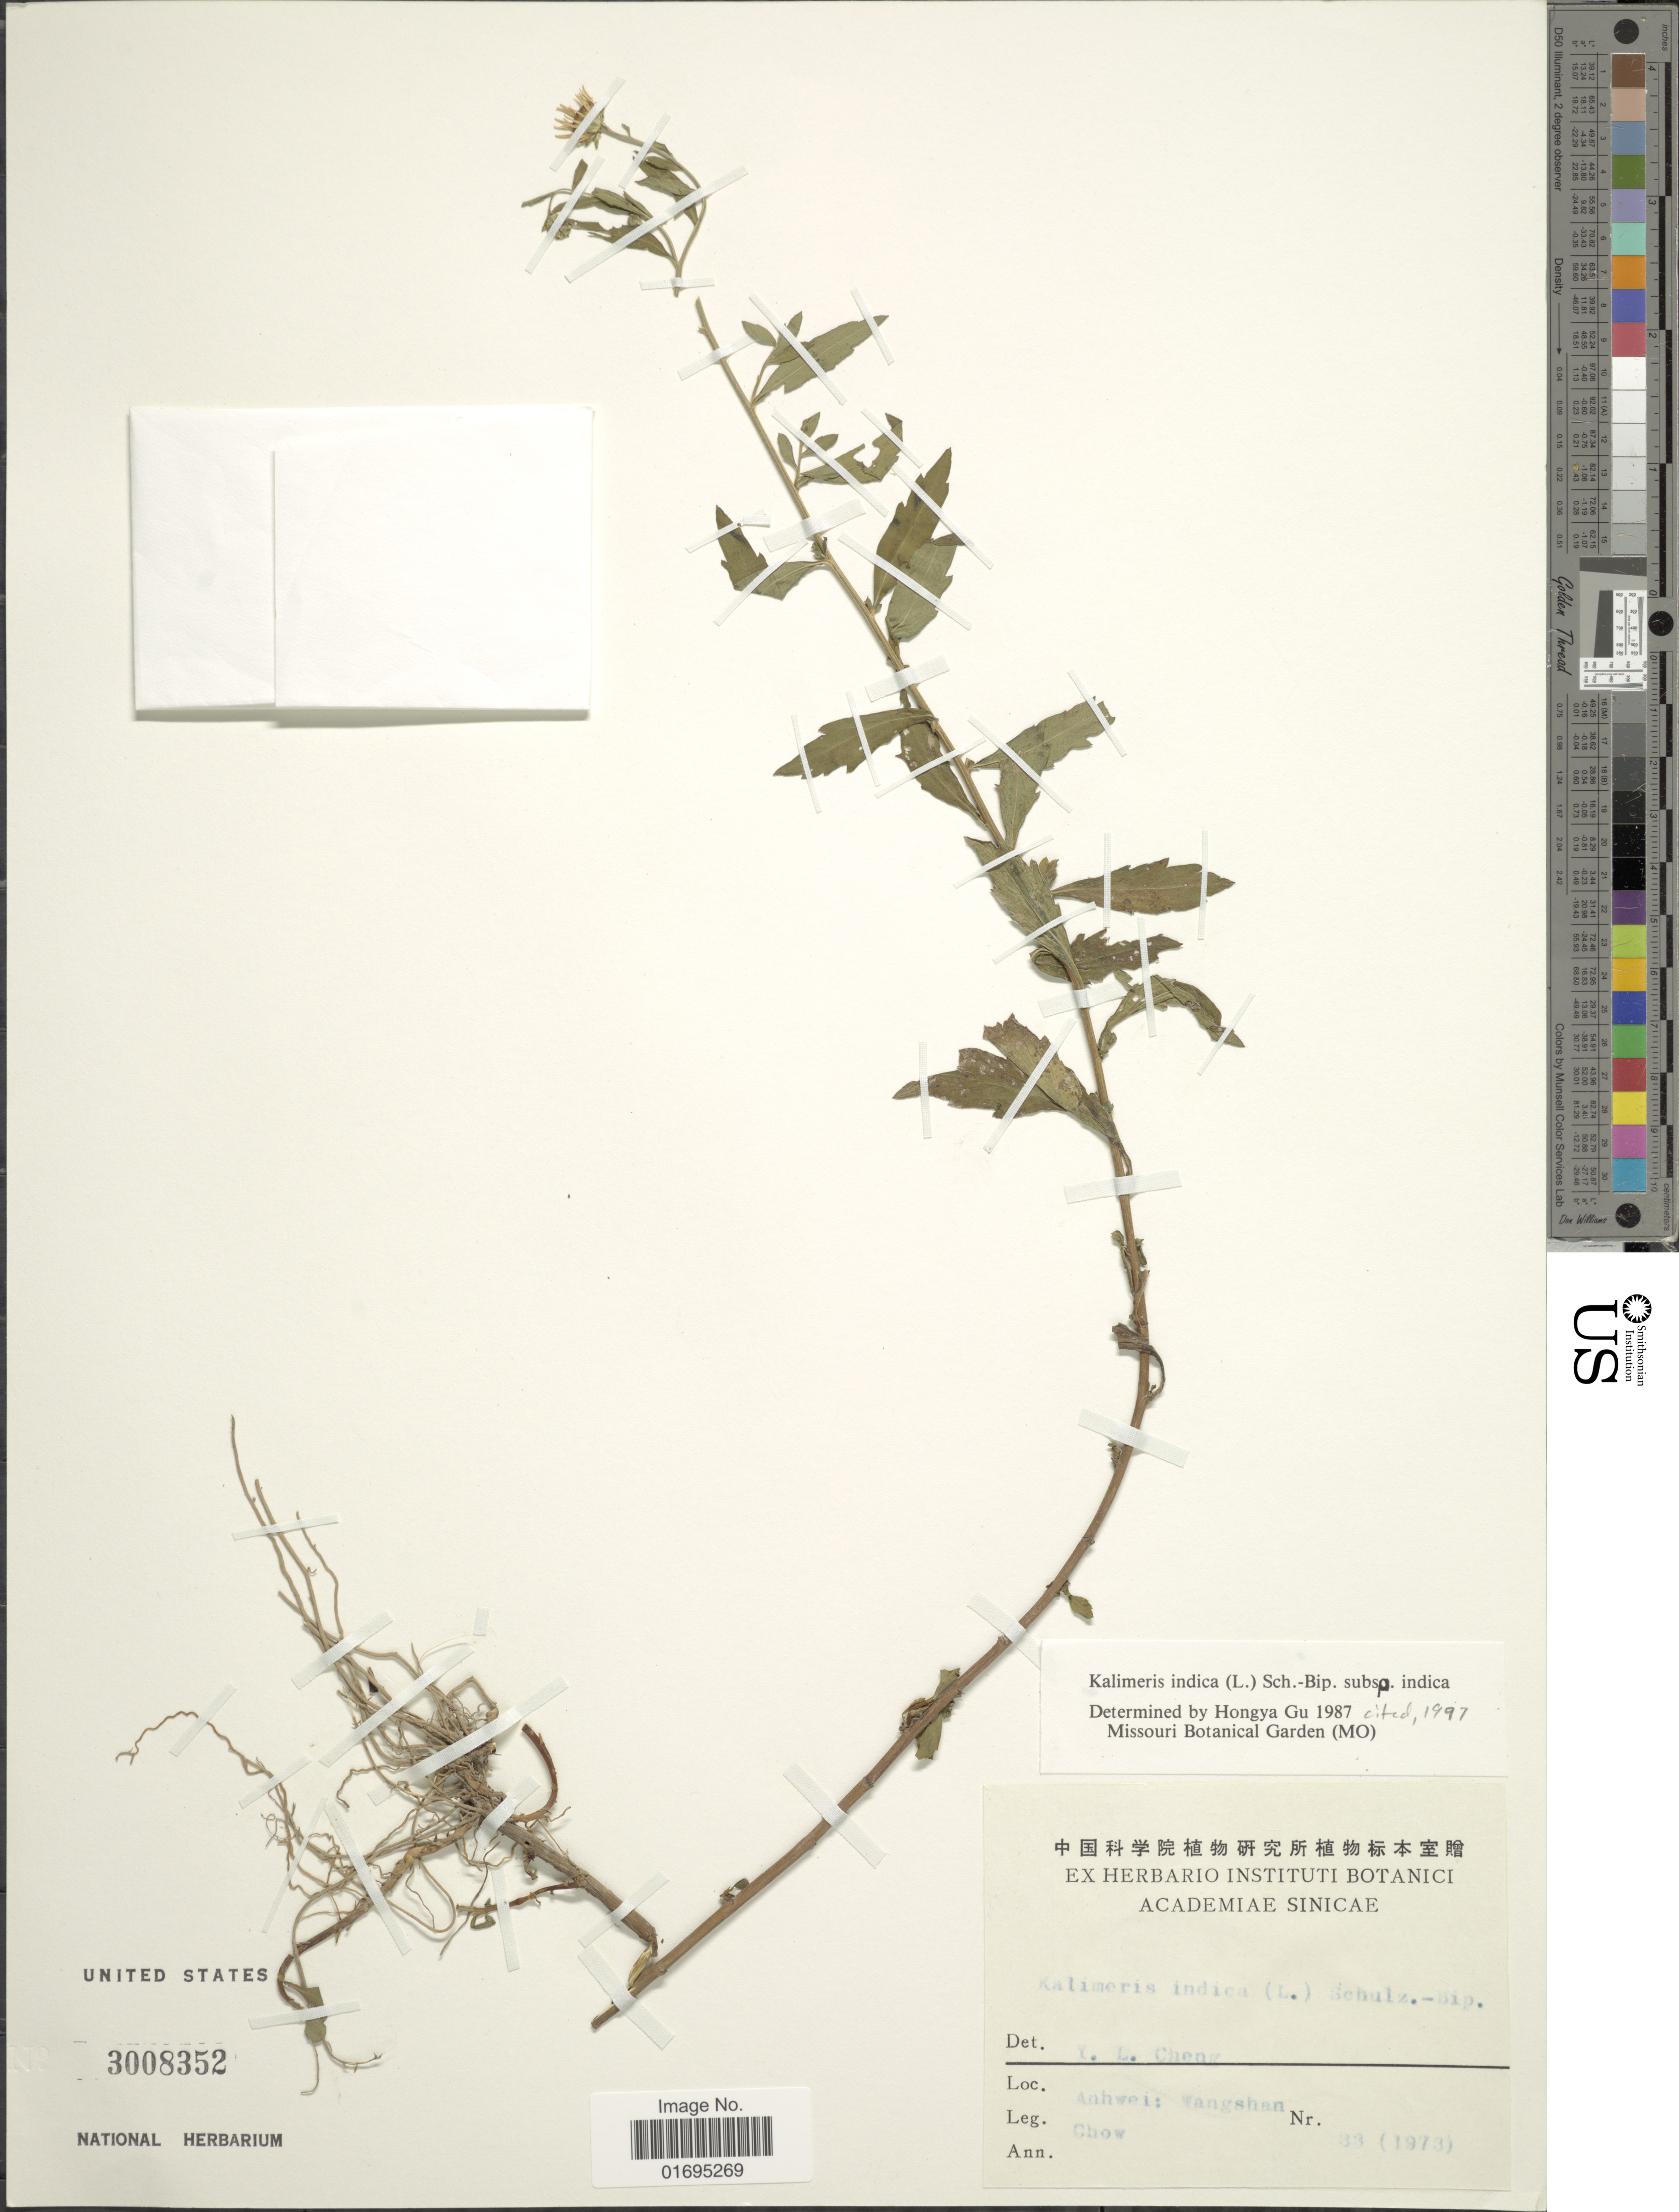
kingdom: Plantae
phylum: Tracheophyta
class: Magnoliopsida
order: Asterales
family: Asteraceae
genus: Kalimeris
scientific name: Kalimeris indica subsp. indica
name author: (L.) Sch. Bip.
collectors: Chow, --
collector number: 83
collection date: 1973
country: China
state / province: Anhui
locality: Anhwei: Wangshan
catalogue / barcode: US 3008352